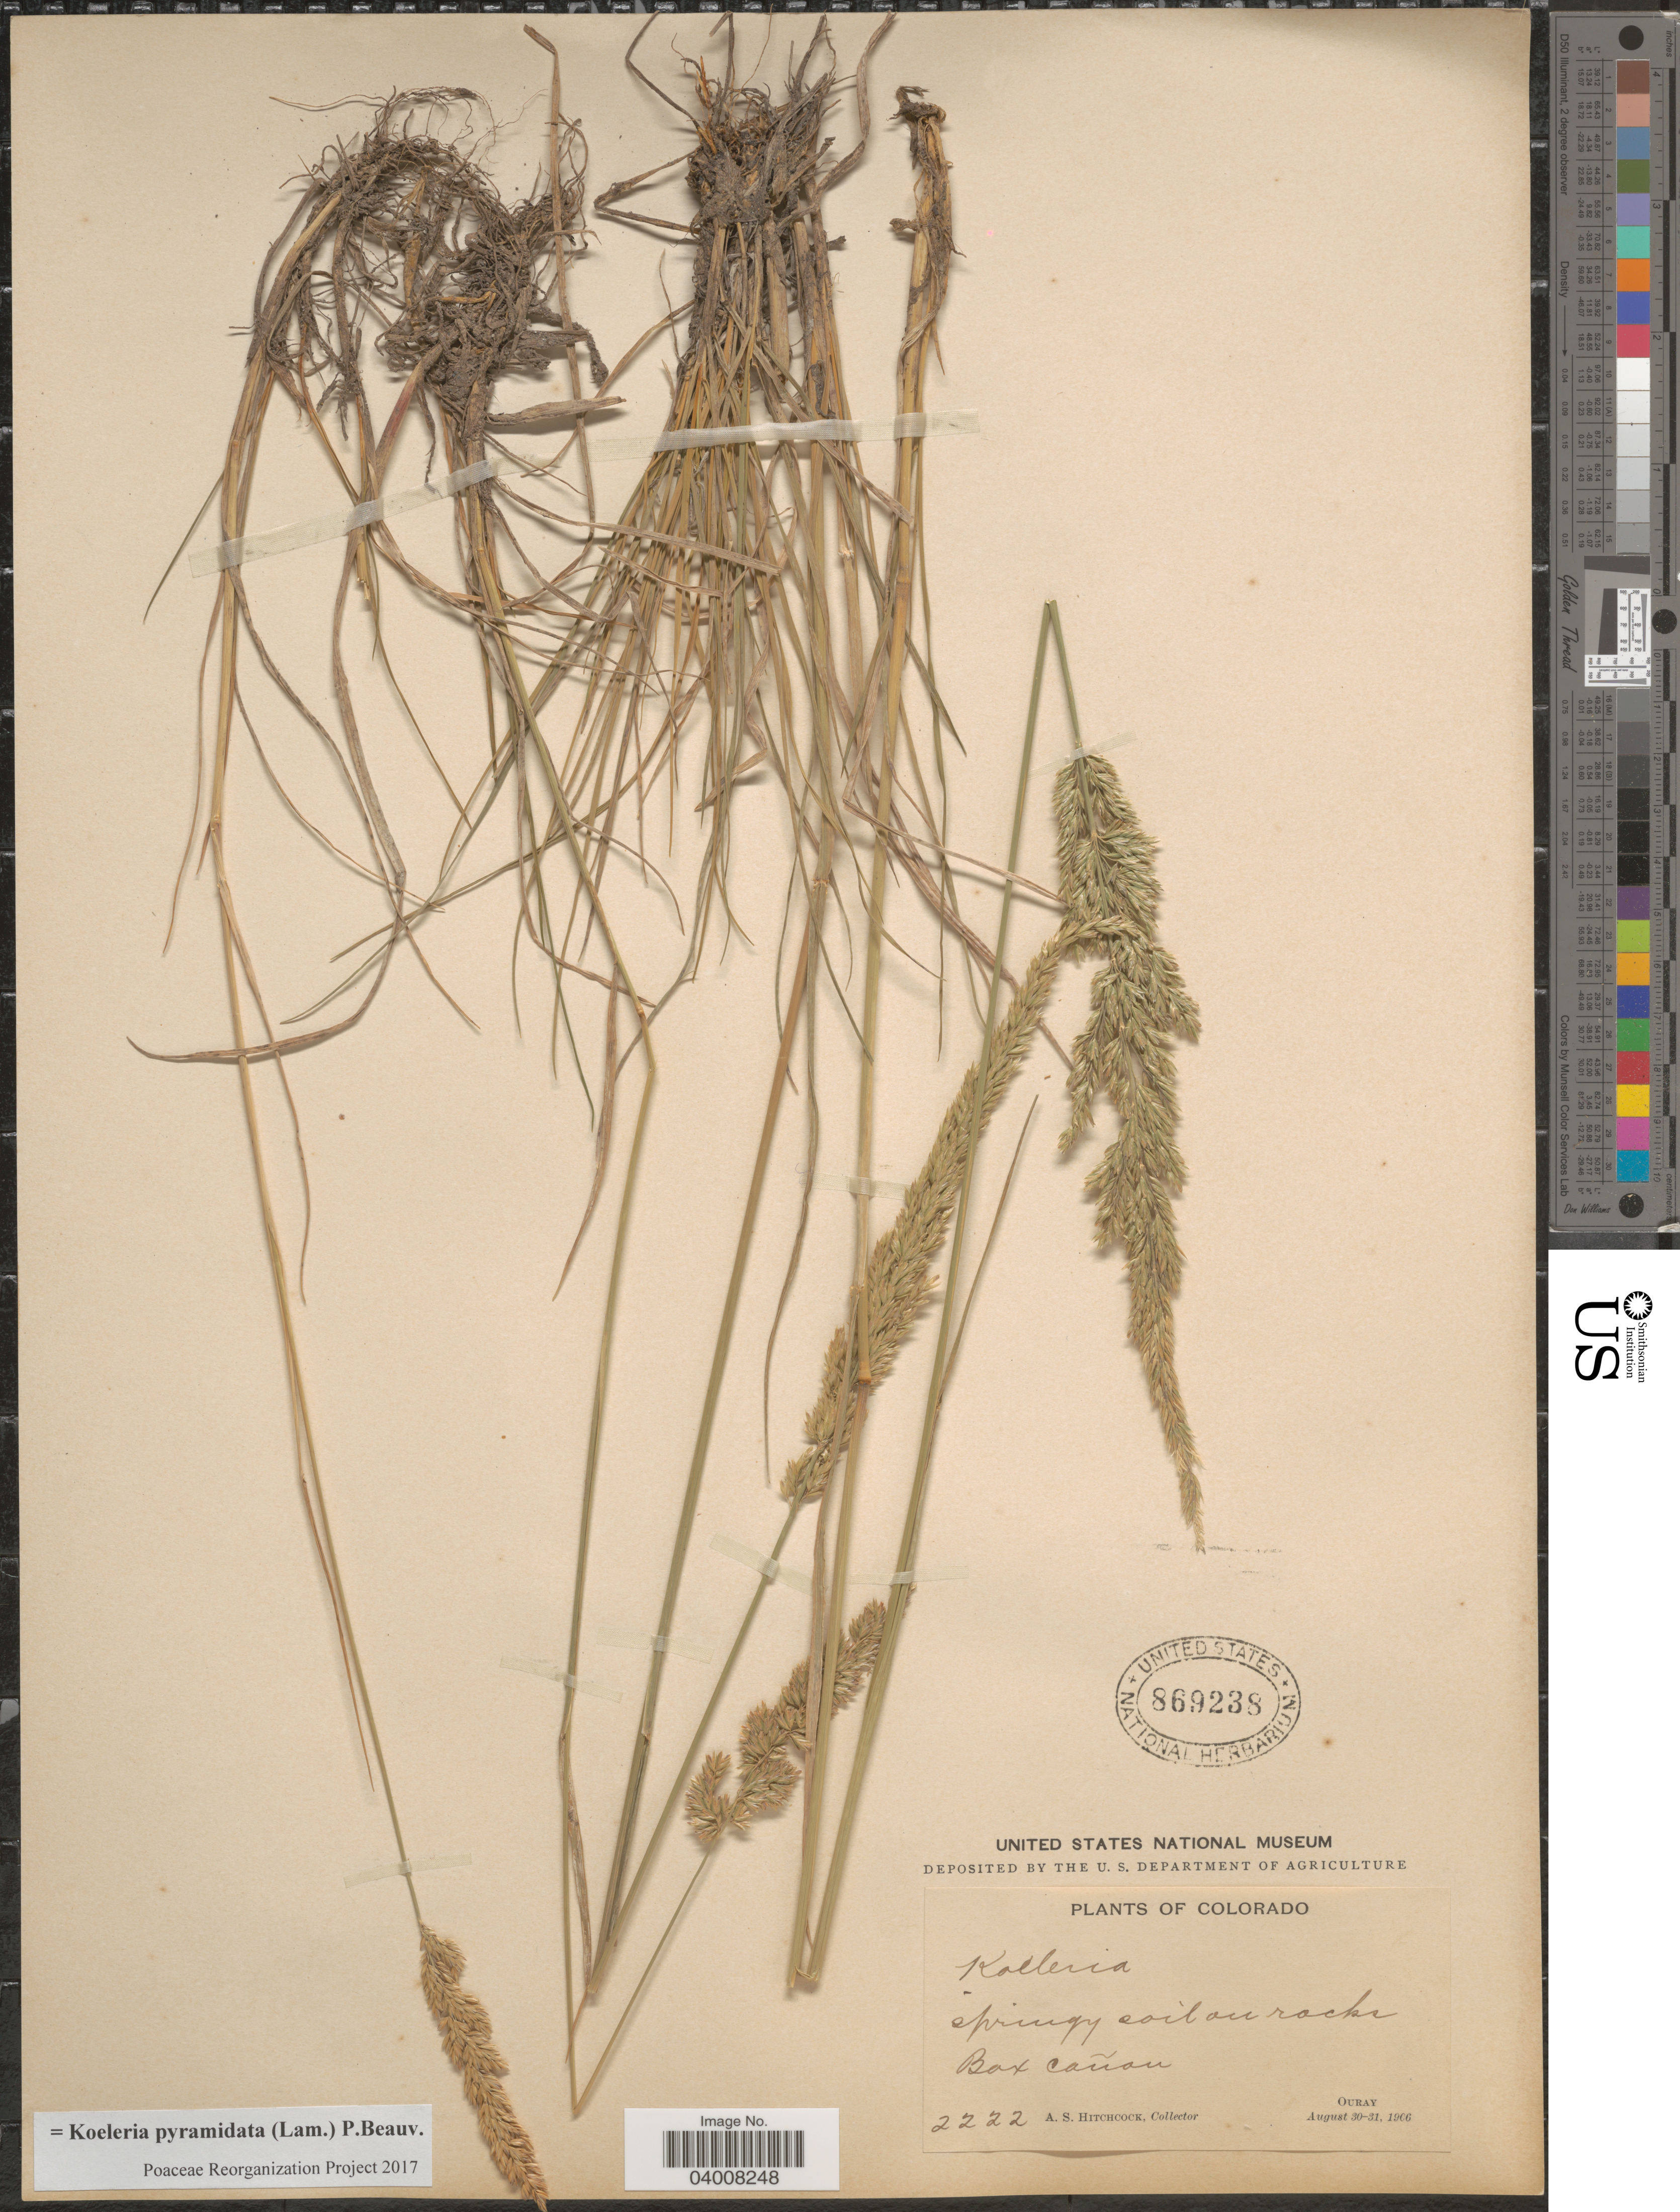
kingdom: Plantae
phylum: Tracheophyta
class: Liliopsida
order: Poales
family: Poaceae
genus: Koeleria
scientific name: Koeleria pyramidata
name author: (Lam.) P. Beauv.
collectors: A. S. Hitchcock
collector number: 2222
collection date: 1906-08-30/1906-08-31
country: United States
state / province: Colorado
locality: Box Cañon. Ouray.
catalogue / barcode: US 869238